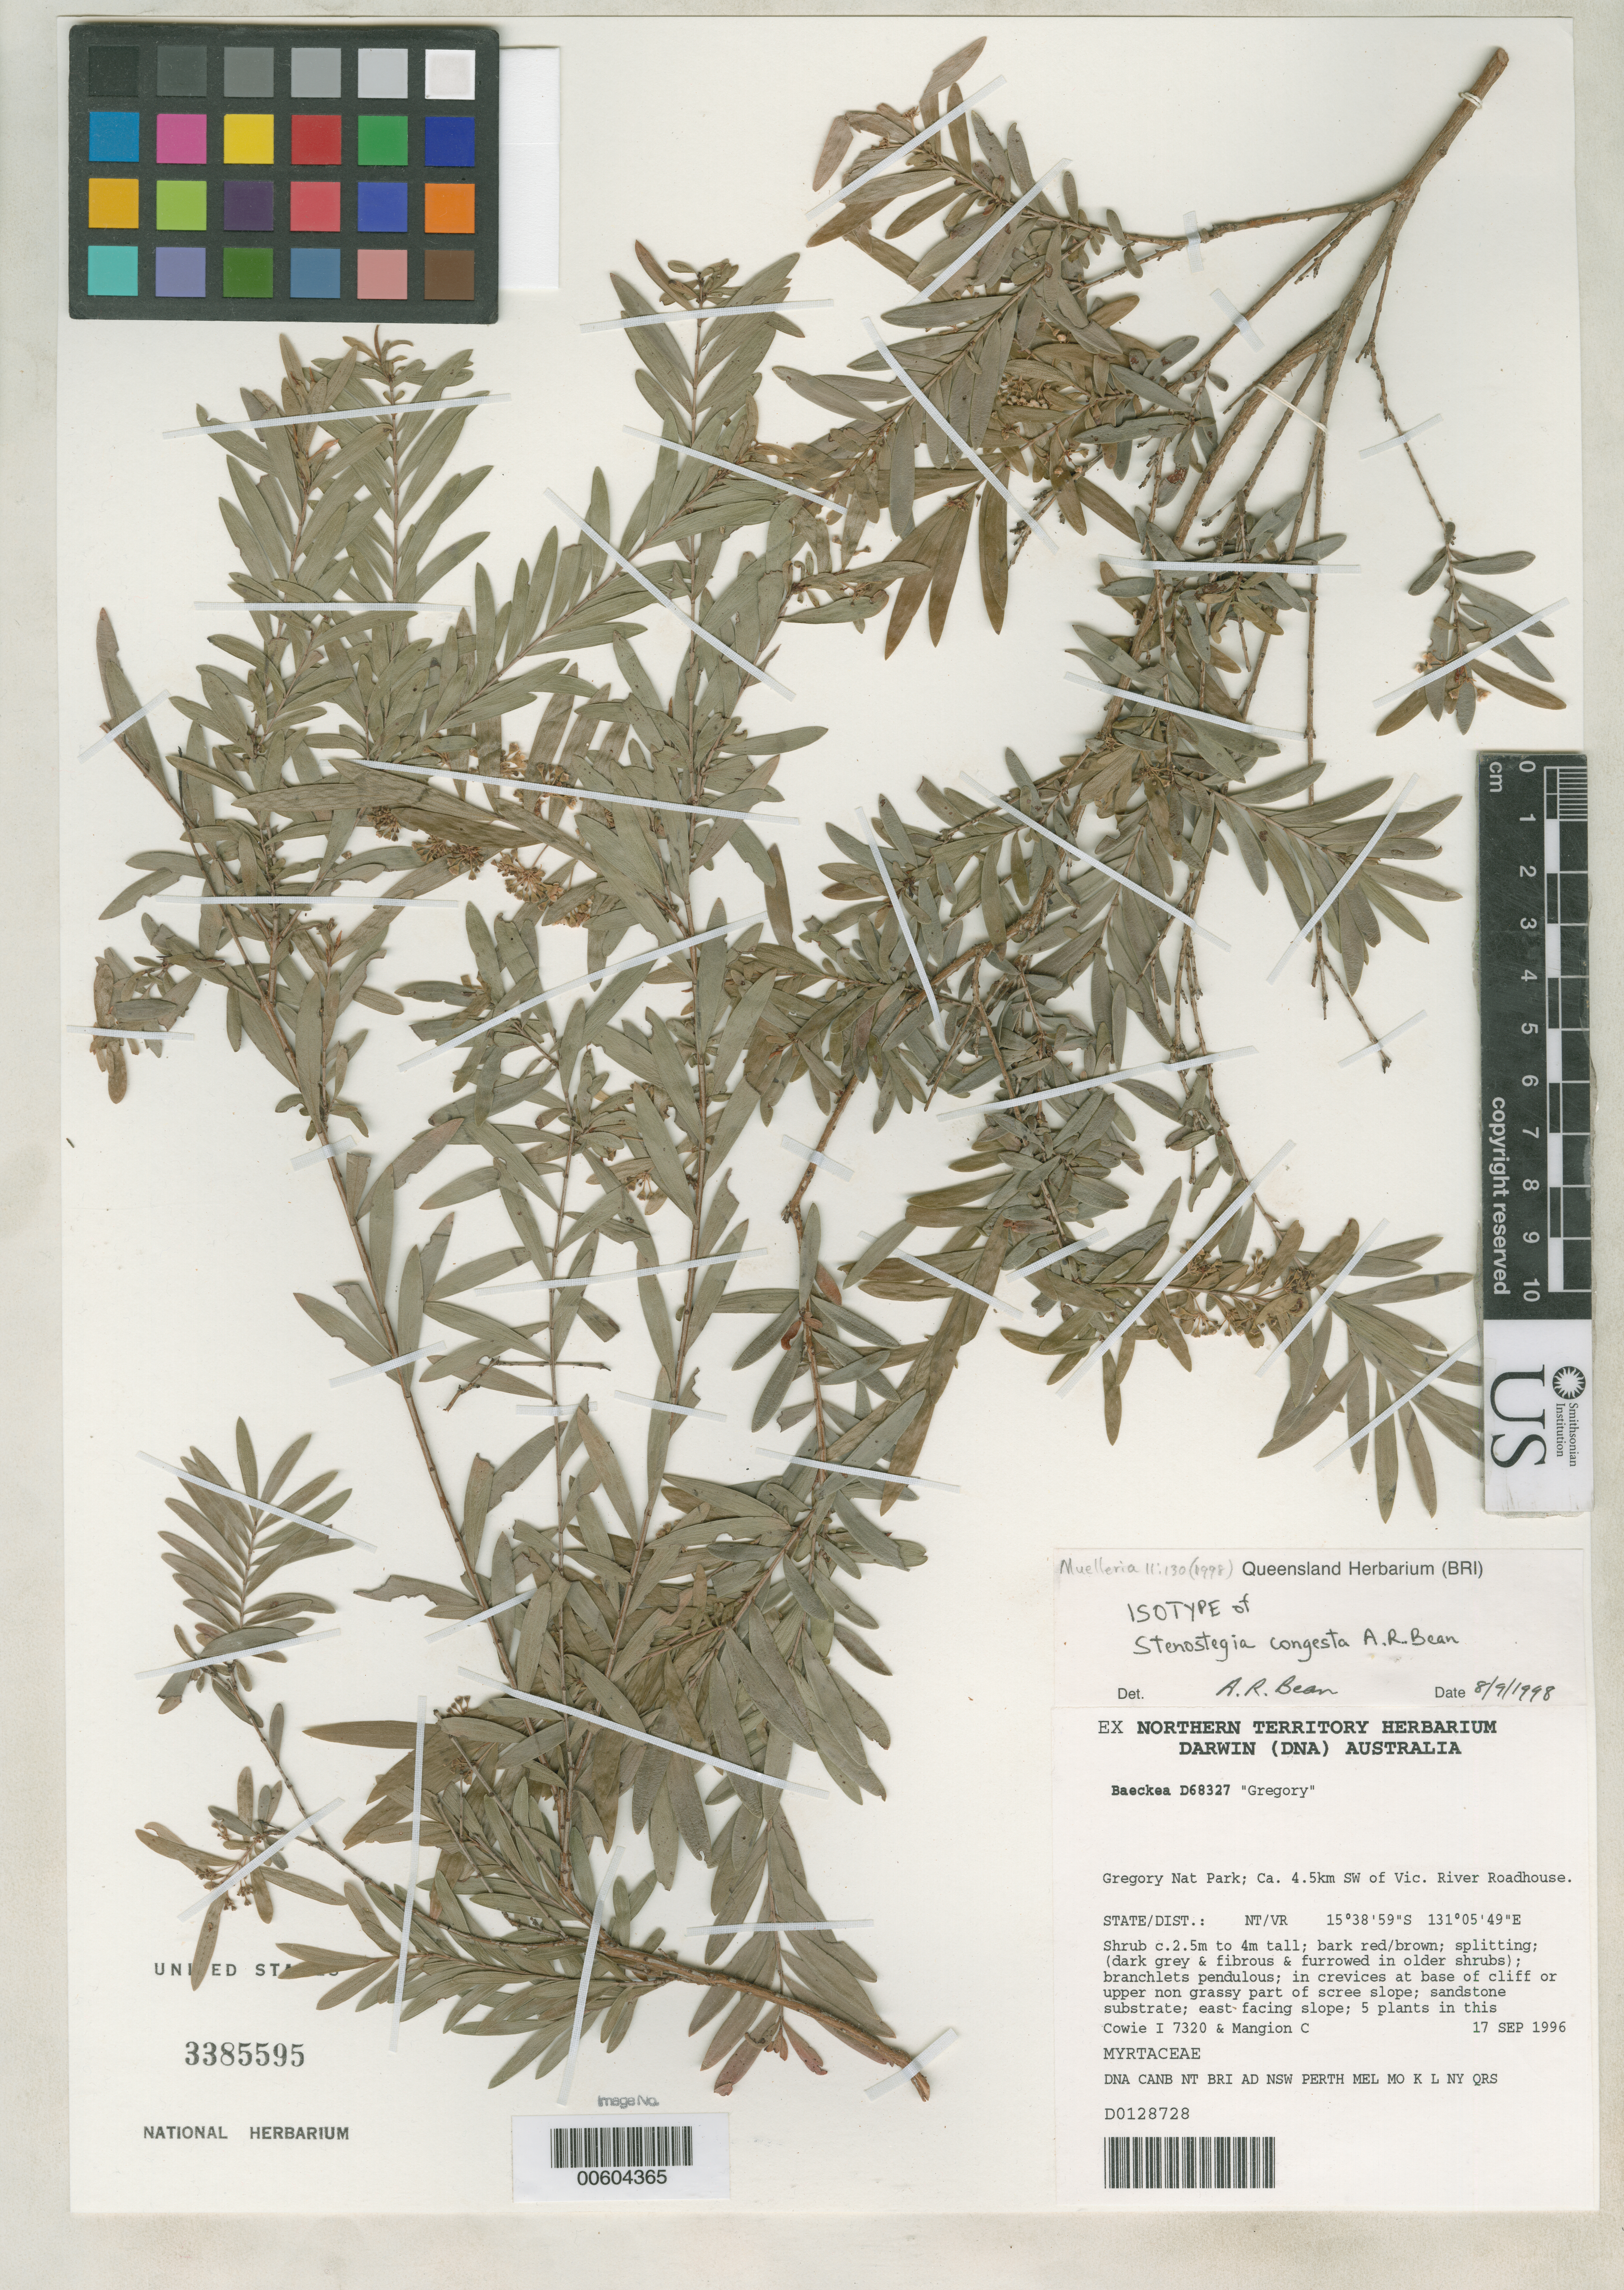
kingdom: Plantae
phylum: Tracheophyta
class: Magnoliopsida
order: Myrtales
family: Myrtaceae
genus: Stenostegia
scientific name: Stenostegia congesta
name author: A.R. Bean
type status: Isotype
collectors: I. Cowie & C. Mangion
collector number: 7320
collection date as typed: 17 Sep 1996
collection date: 1996-09-17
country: Australia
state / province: Northern Territory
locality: Gregory Nat. Park, ca. 4.5. km SW of Vic. River Roadhouse.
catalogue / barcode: US 3385595